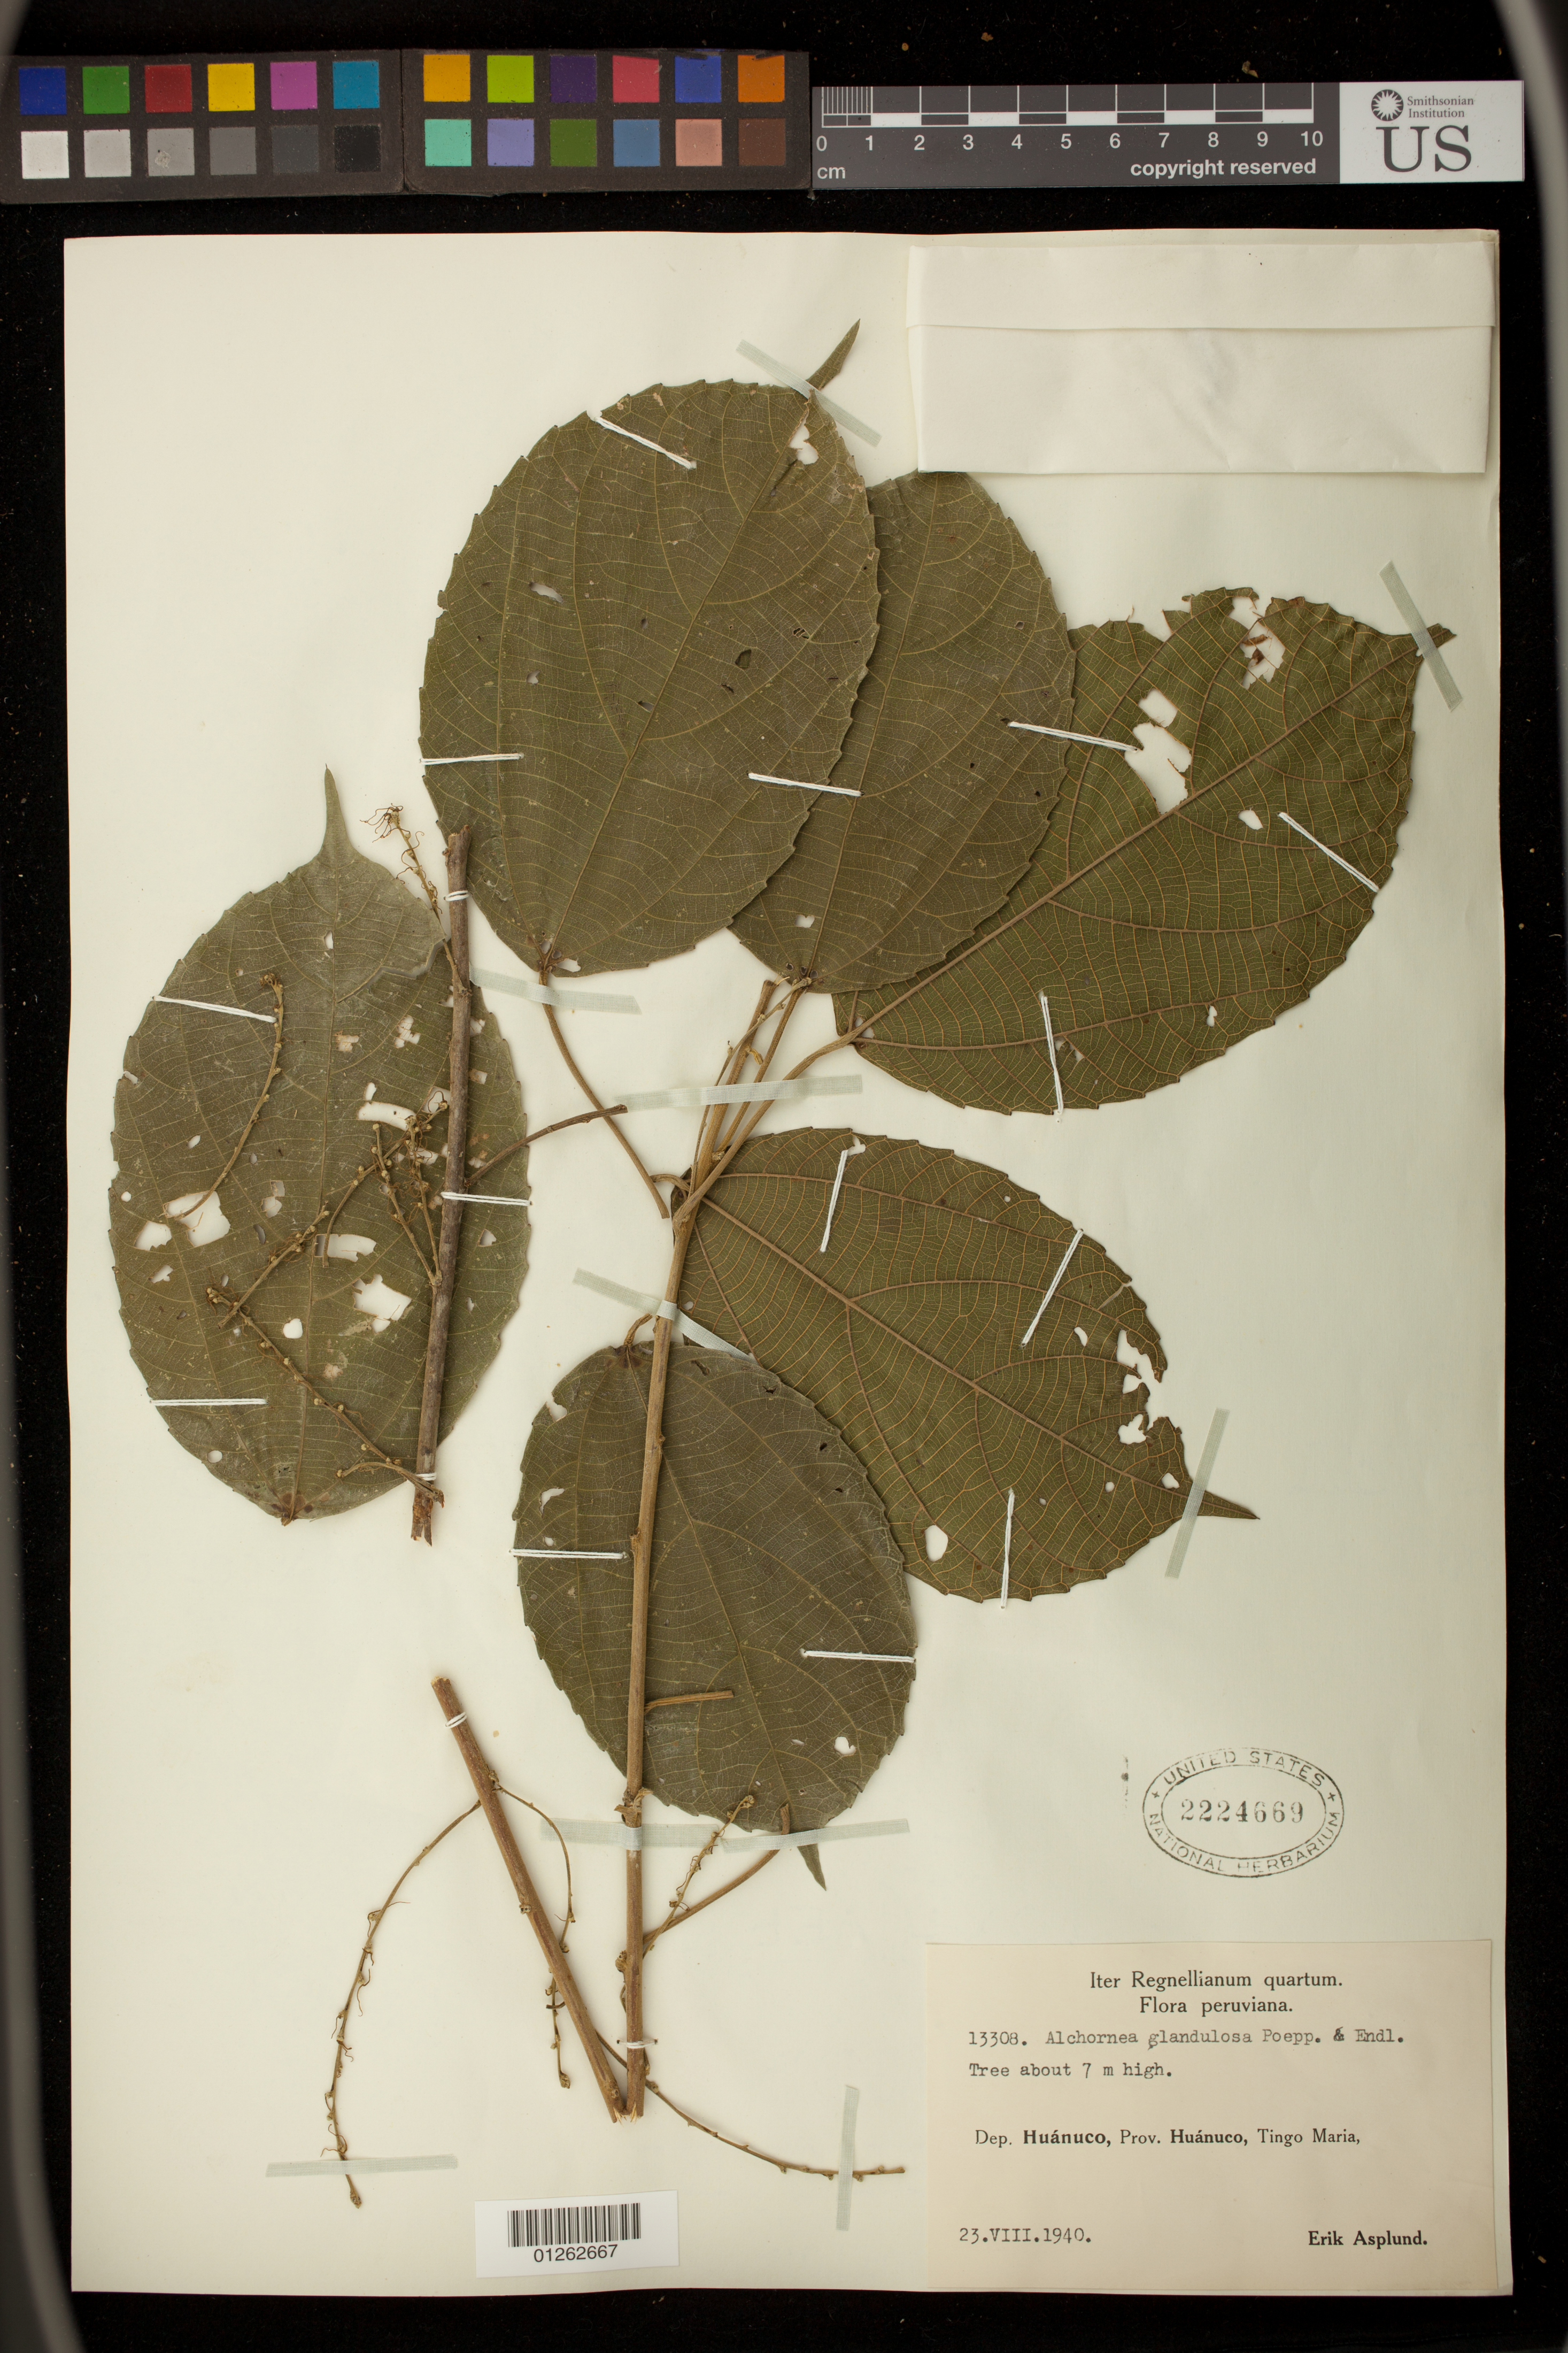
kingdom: Plantae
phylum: Tracheophyta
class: Magnoliopsida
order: Malpighiales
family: Euphorbiaceae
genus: Alchornea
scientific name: Alchornea glandulosa subsp. glandulosa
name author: Poepp.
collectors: E. Asplund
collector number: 13308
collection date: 1940-08-23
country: Peru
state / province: Huánuco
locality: Prov. Huanuco, tingo Maria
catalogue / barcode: US 2224669